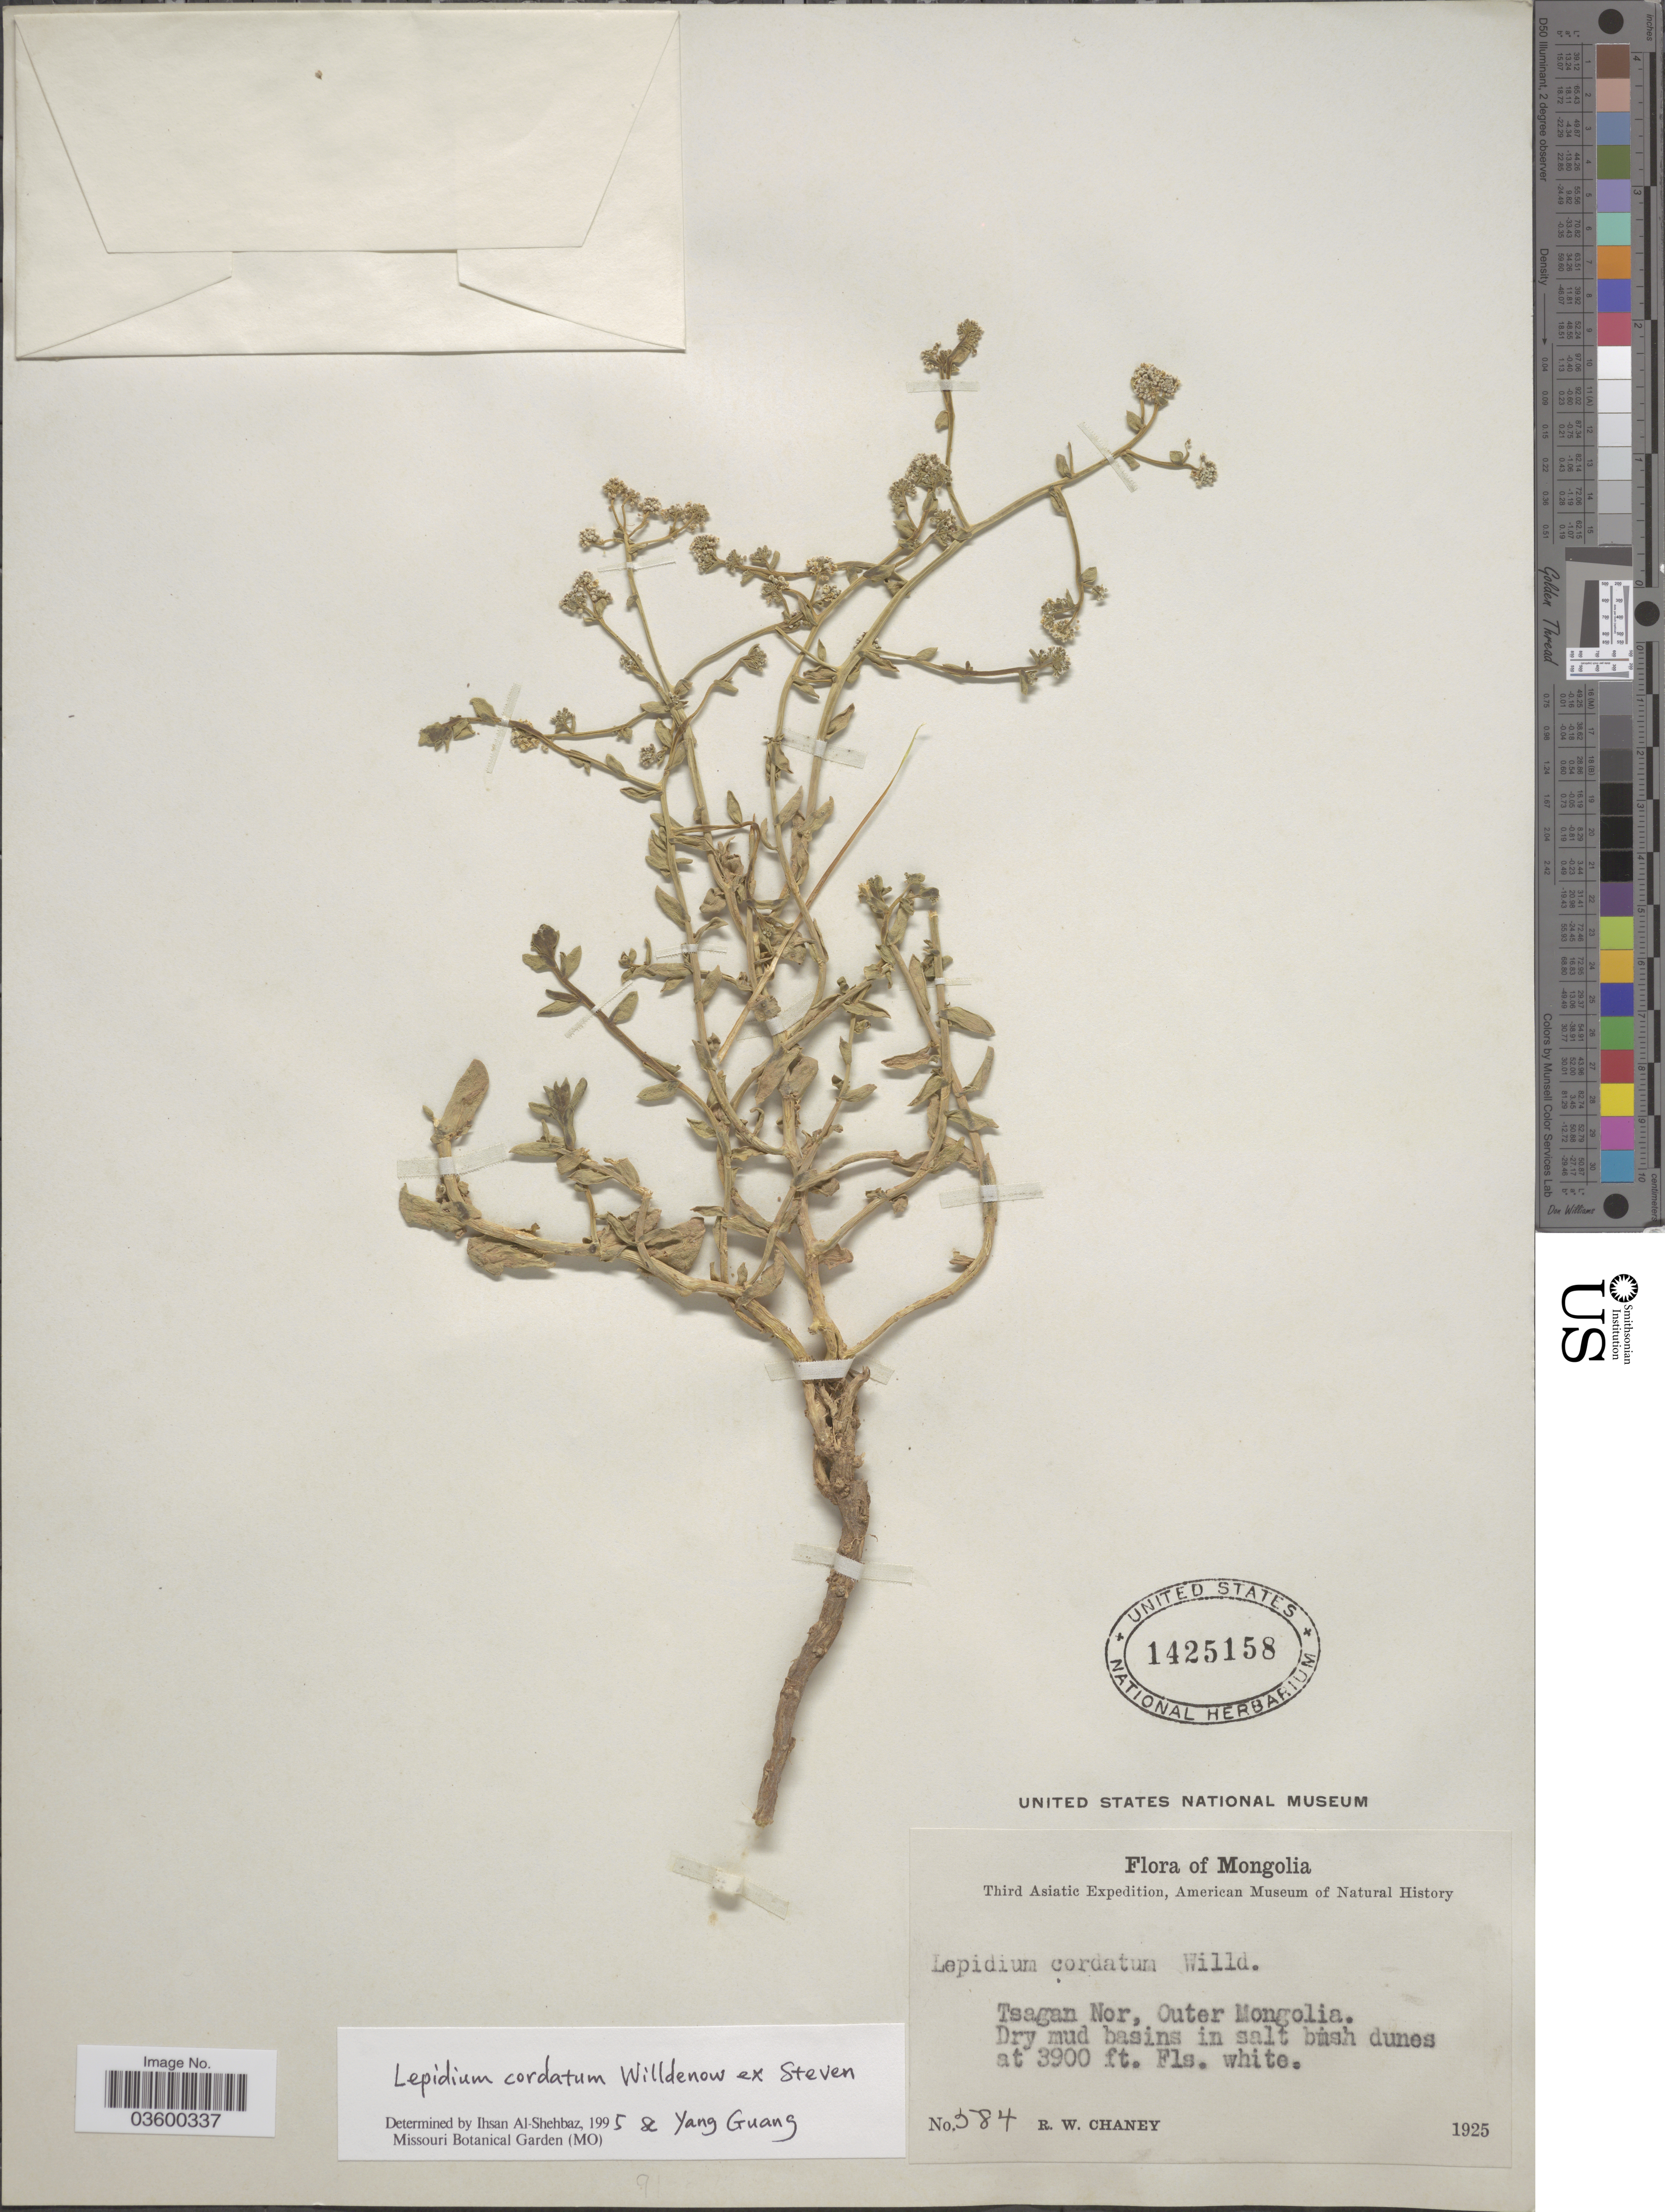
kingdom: Plantae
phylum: Tracheophyta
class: Magnoliopsida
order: Brassicales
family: Brassicaceae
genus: Lepidium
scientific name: Lepidium cordatum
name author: Willd. ex Steven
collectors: R. Chaney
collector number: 584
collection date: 1925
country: Mongolia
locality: Tsagan Nor, Outer Mongolia.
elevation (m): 1189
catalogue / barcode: US 1425158